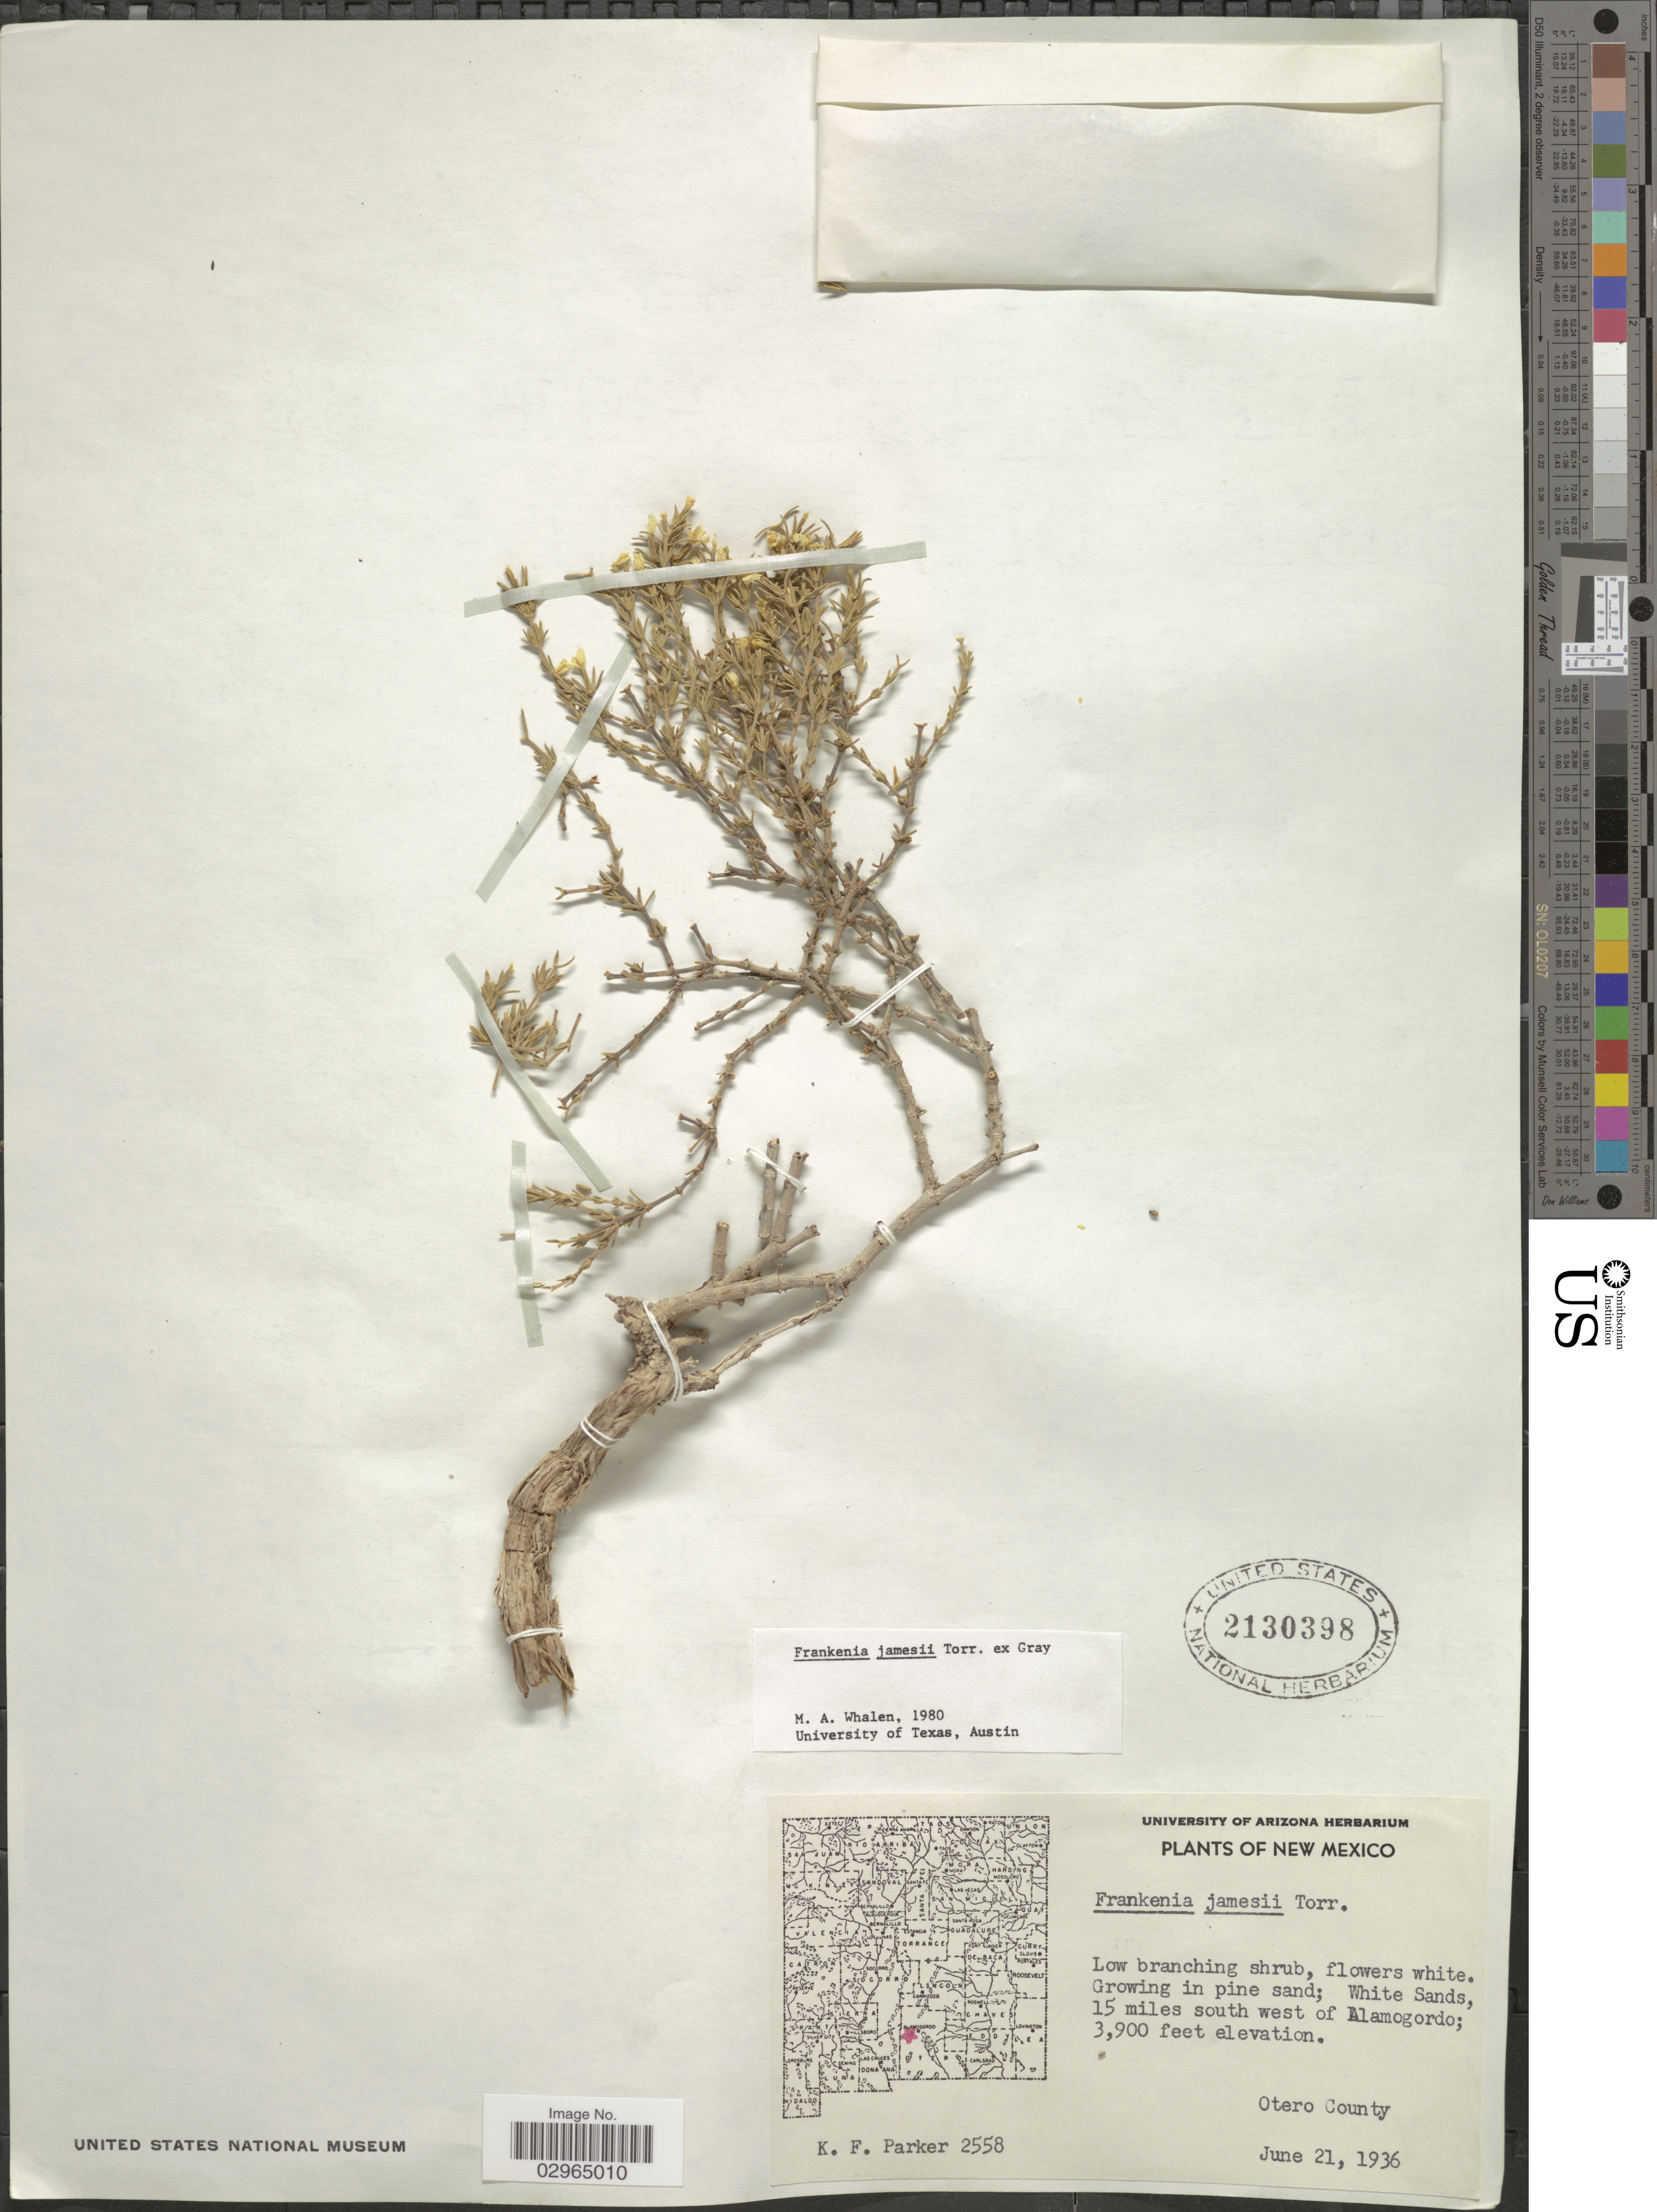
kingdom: Plantae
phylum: Tracheophyta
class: Magnoliopsida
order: Caryophyllales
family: Frankeniaceae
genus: Frankenia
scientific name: Frankenia jamesii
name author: Torr.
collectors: K. F. Parker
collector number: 2558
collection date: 1936-06-21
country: United States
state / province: New Mexico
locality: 15 miles south west of Alamogordo. Otero County.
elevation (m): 1189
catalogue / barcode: US 2130398